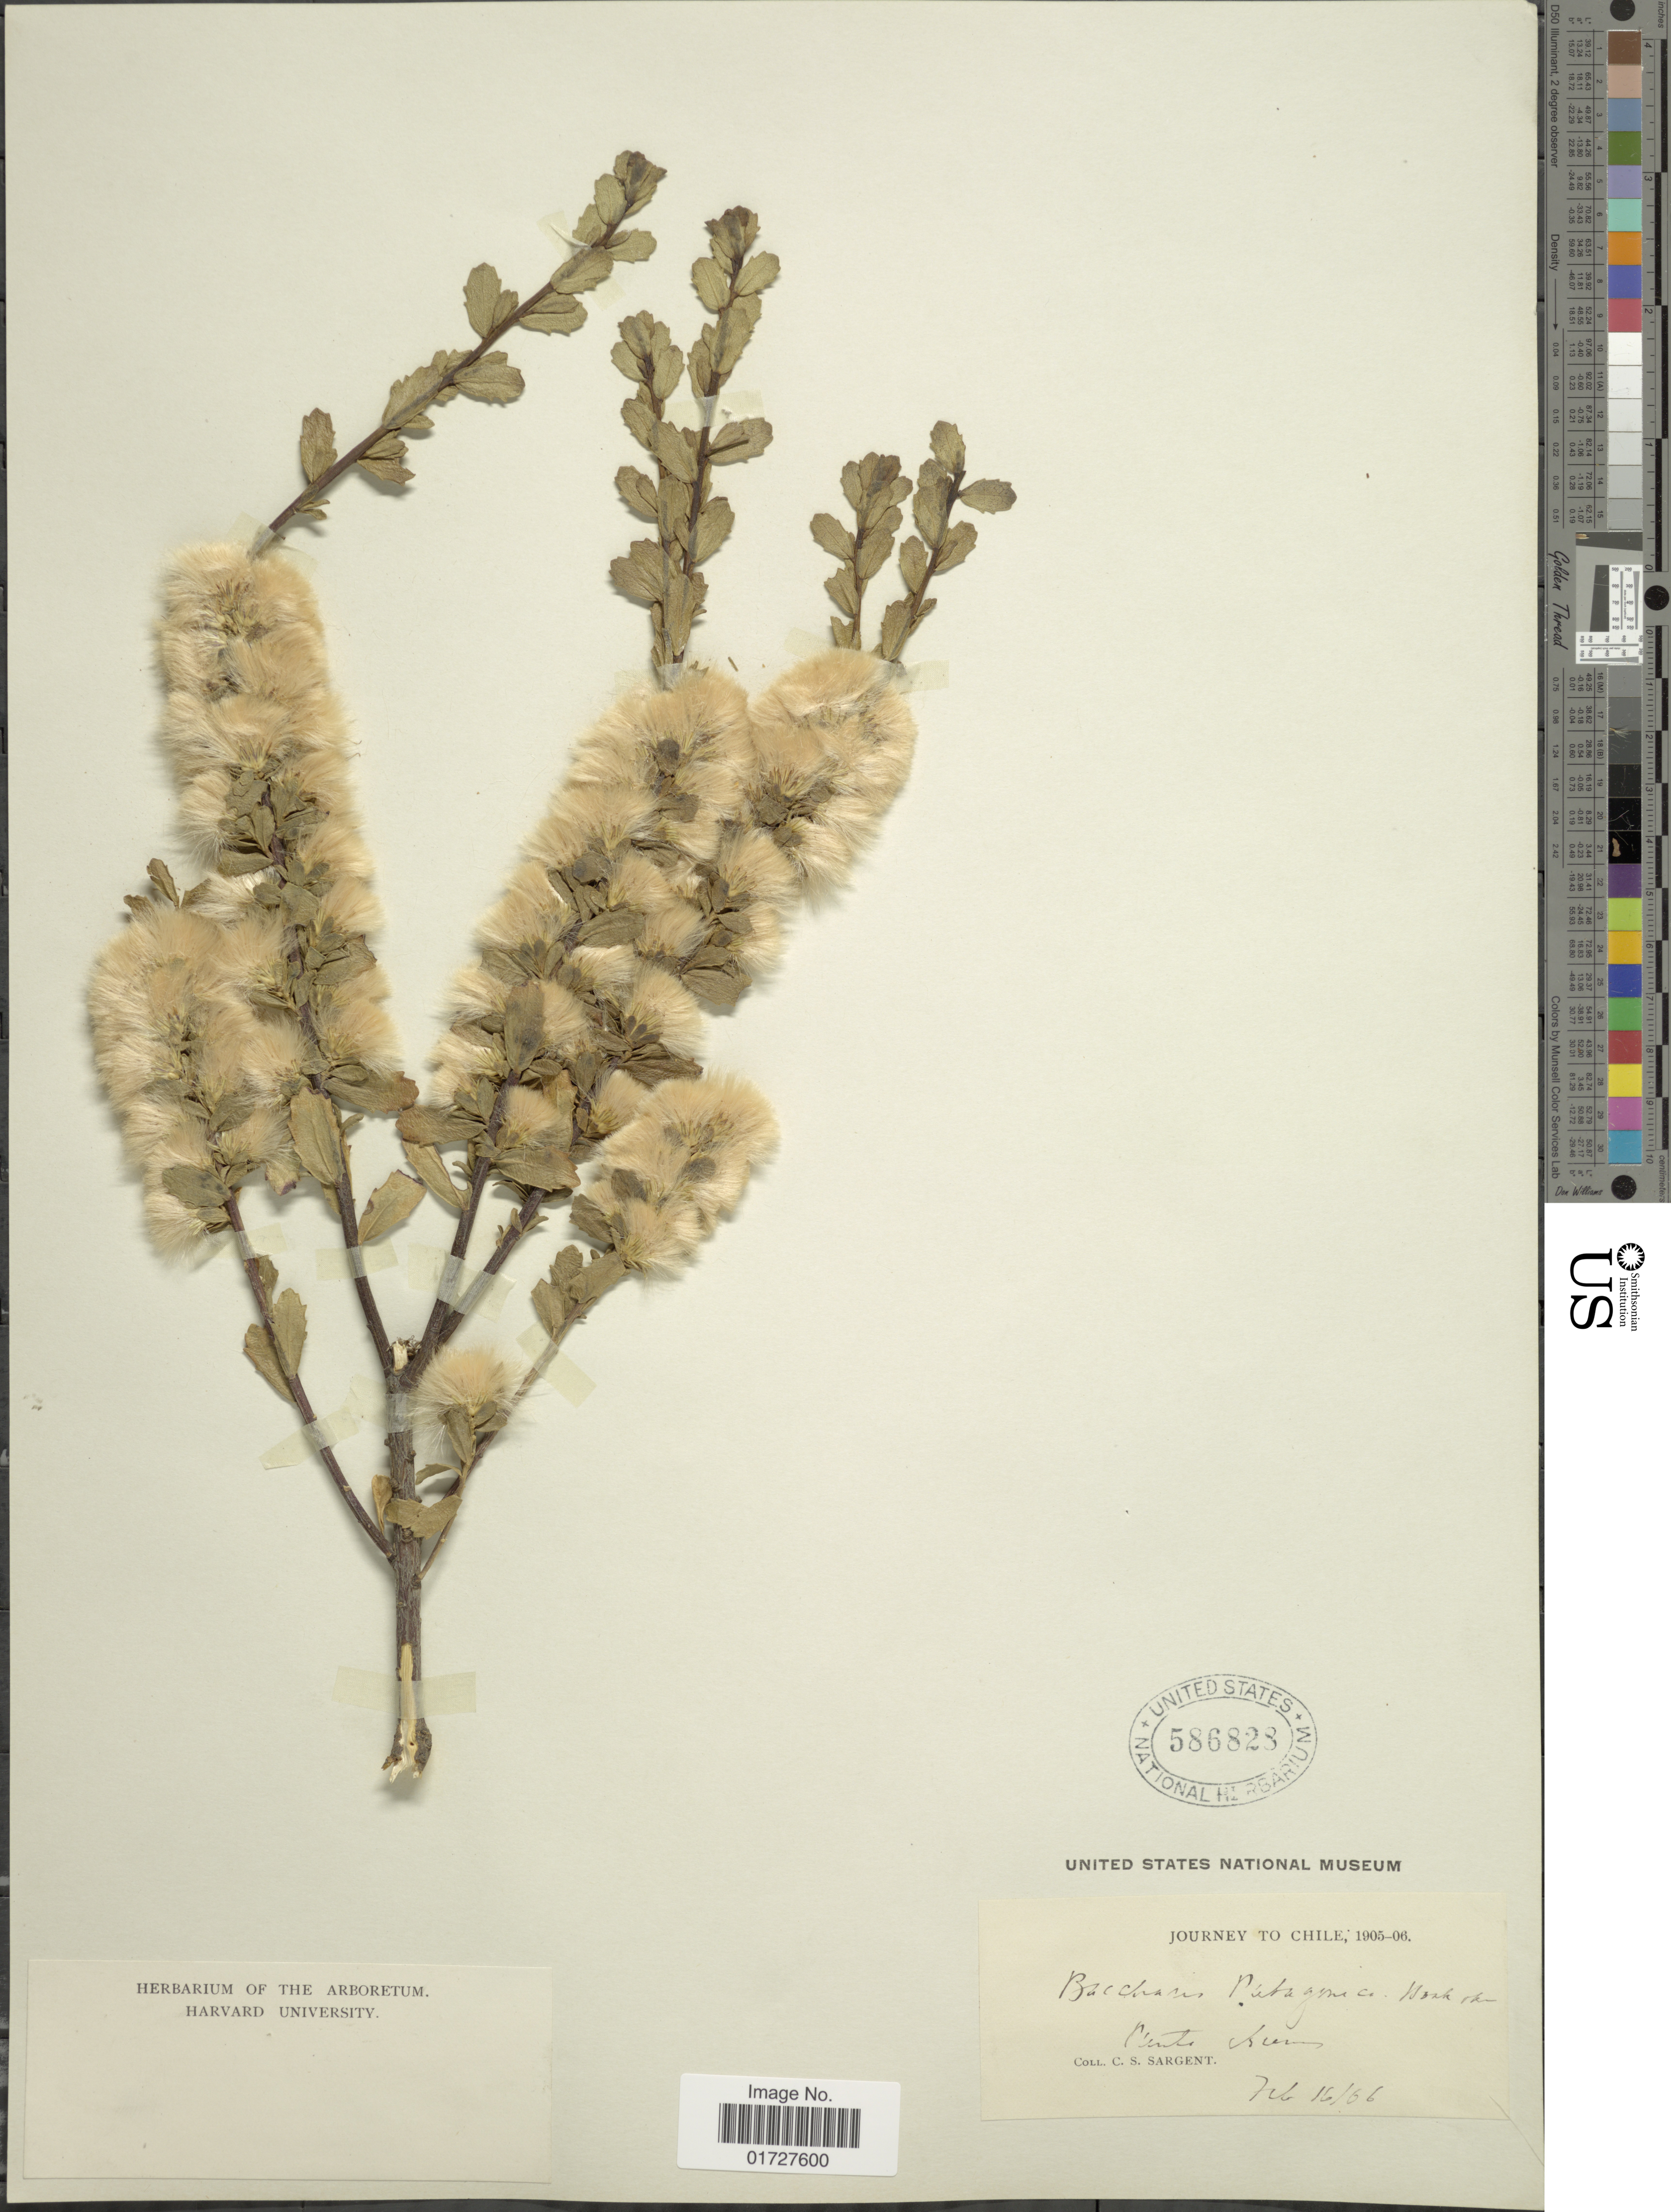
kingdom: Plantae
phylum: Tracheophyta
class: Magnoliopsida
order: Asterales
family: Asteraceae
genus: Baccharis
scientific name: Baccharis patagonica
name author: Hook. & Arn.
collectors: C. S. Sargent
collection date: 1906-02-16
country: Chile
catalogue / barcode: US 586828